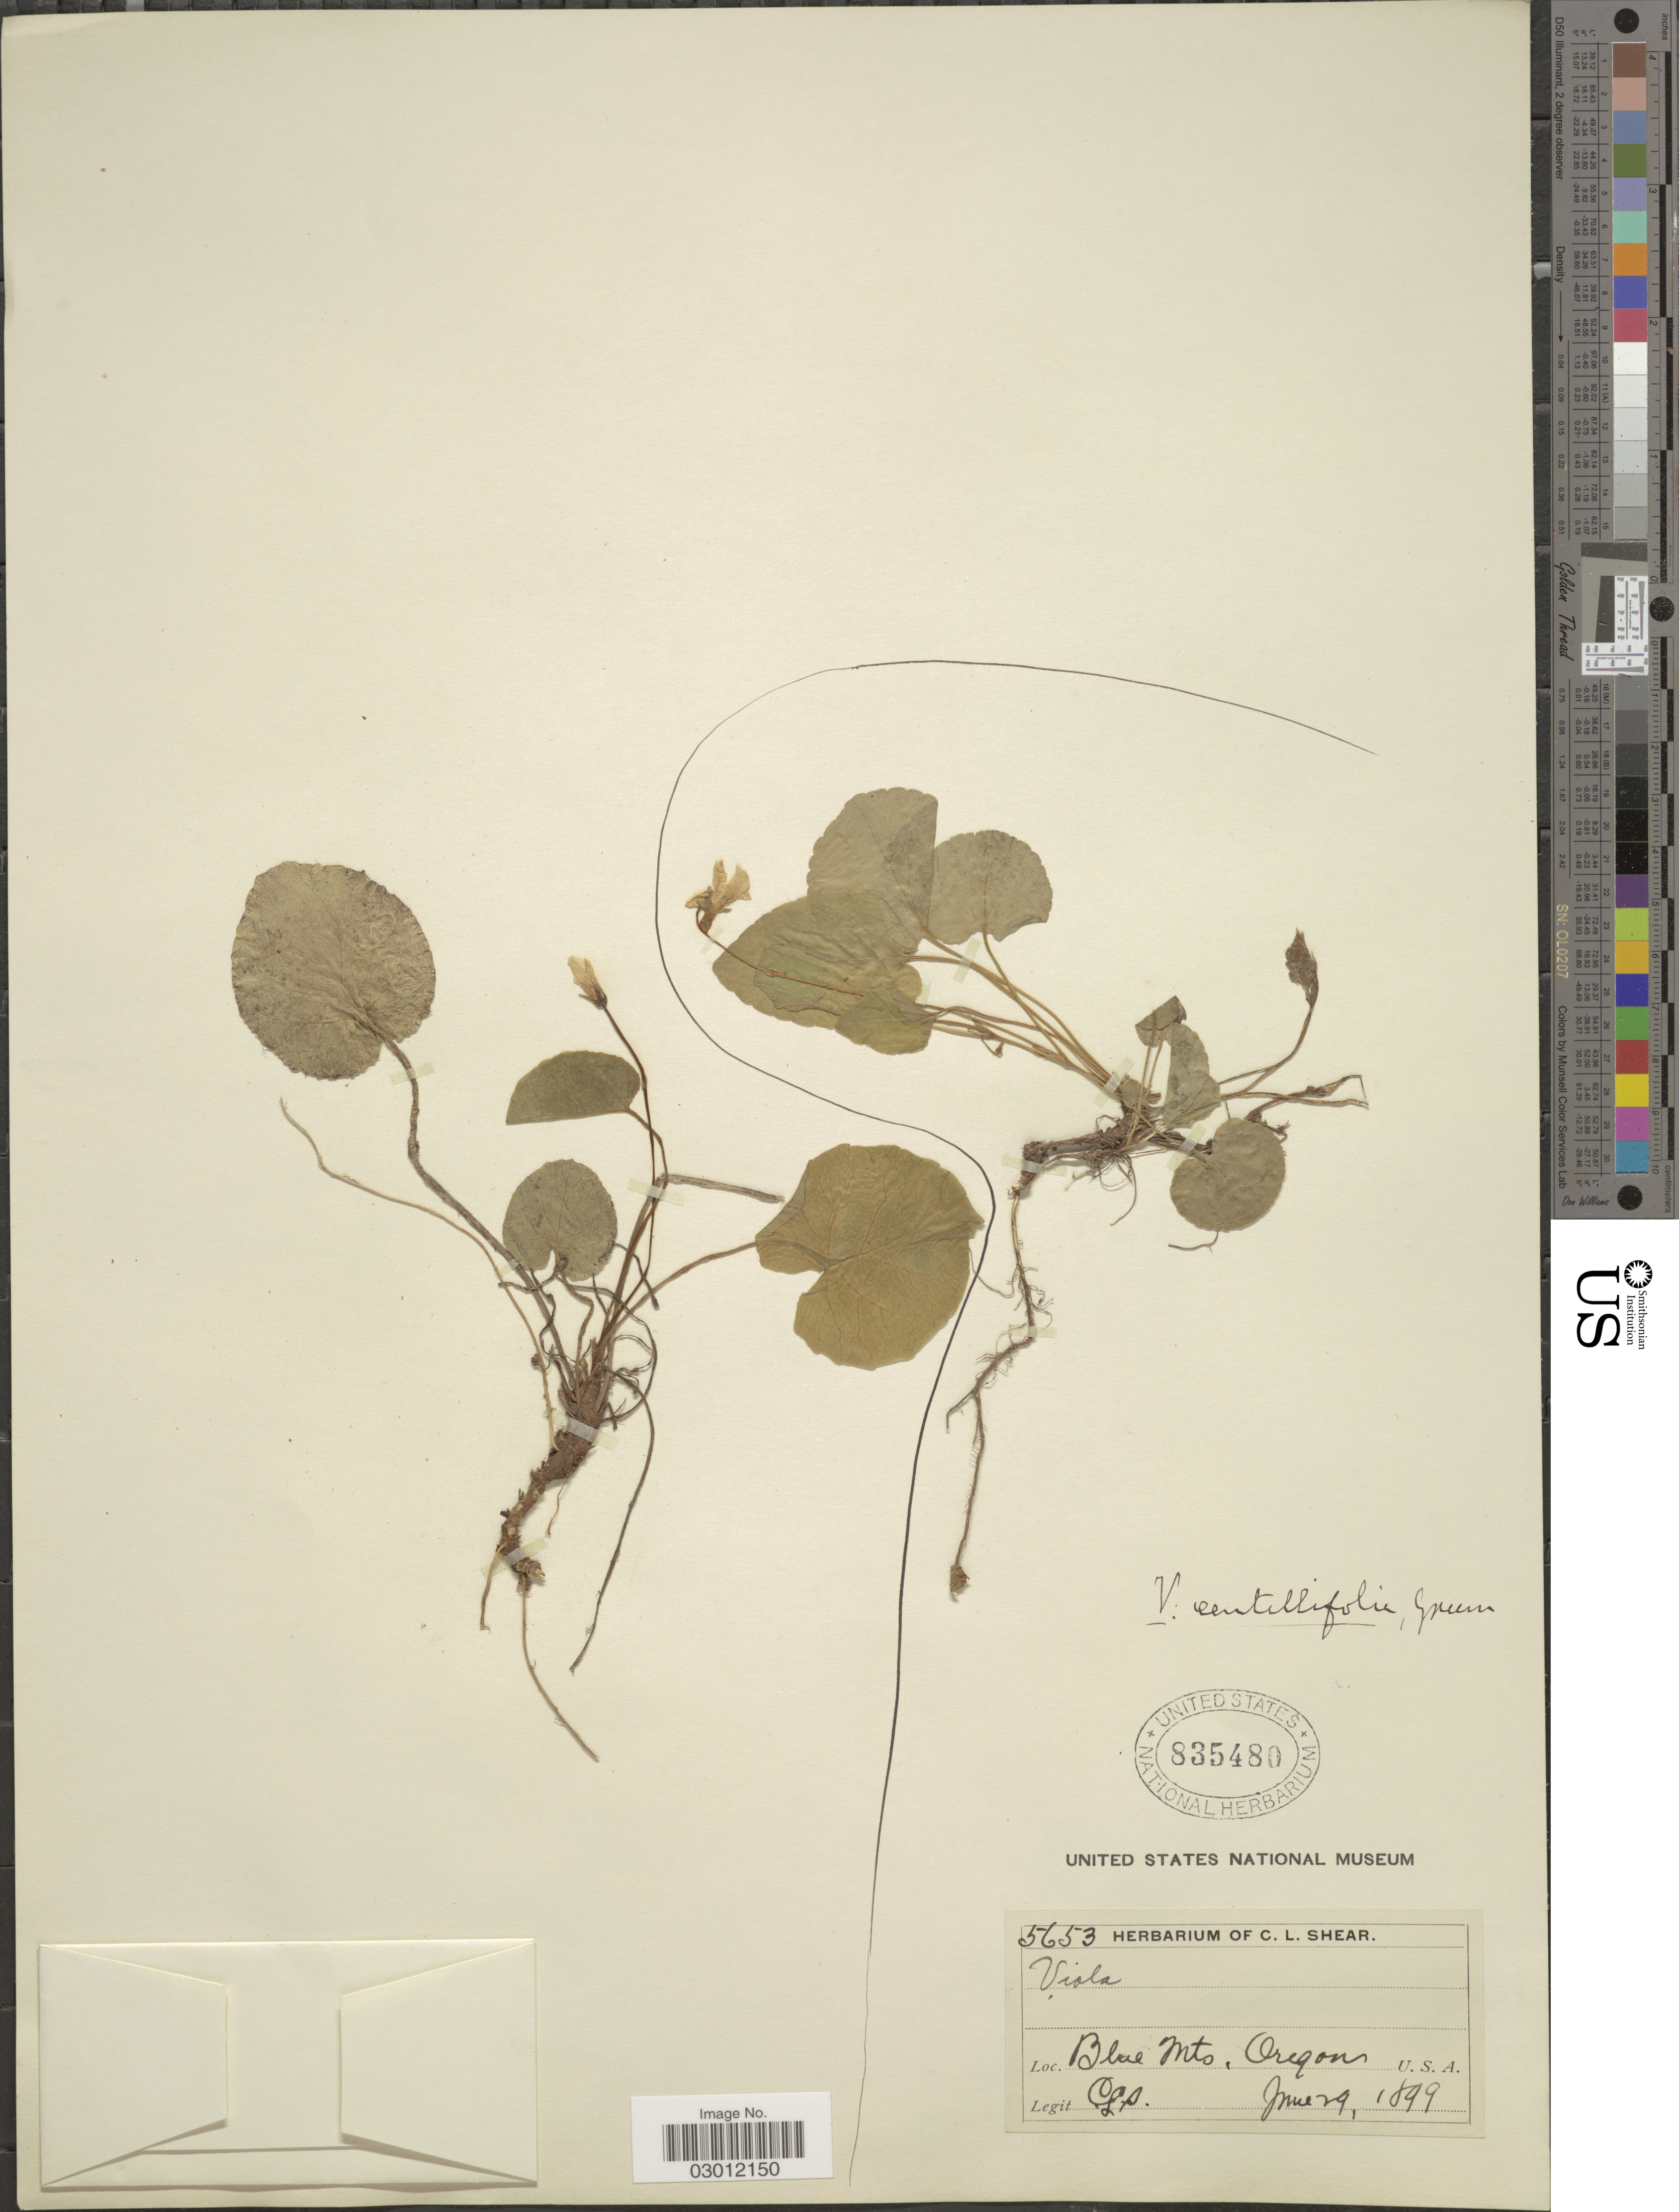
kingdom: Plantae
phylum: Tracheophyta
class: Magnoliopsida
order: Malpighiales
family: Violaceae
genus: Viola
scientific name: Viola centellifolia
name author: Greene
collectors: C. L. Shear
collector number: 5653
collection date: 1899-06-29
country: United States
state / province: Oregon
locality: Blue Mts.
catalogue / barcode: US 835480